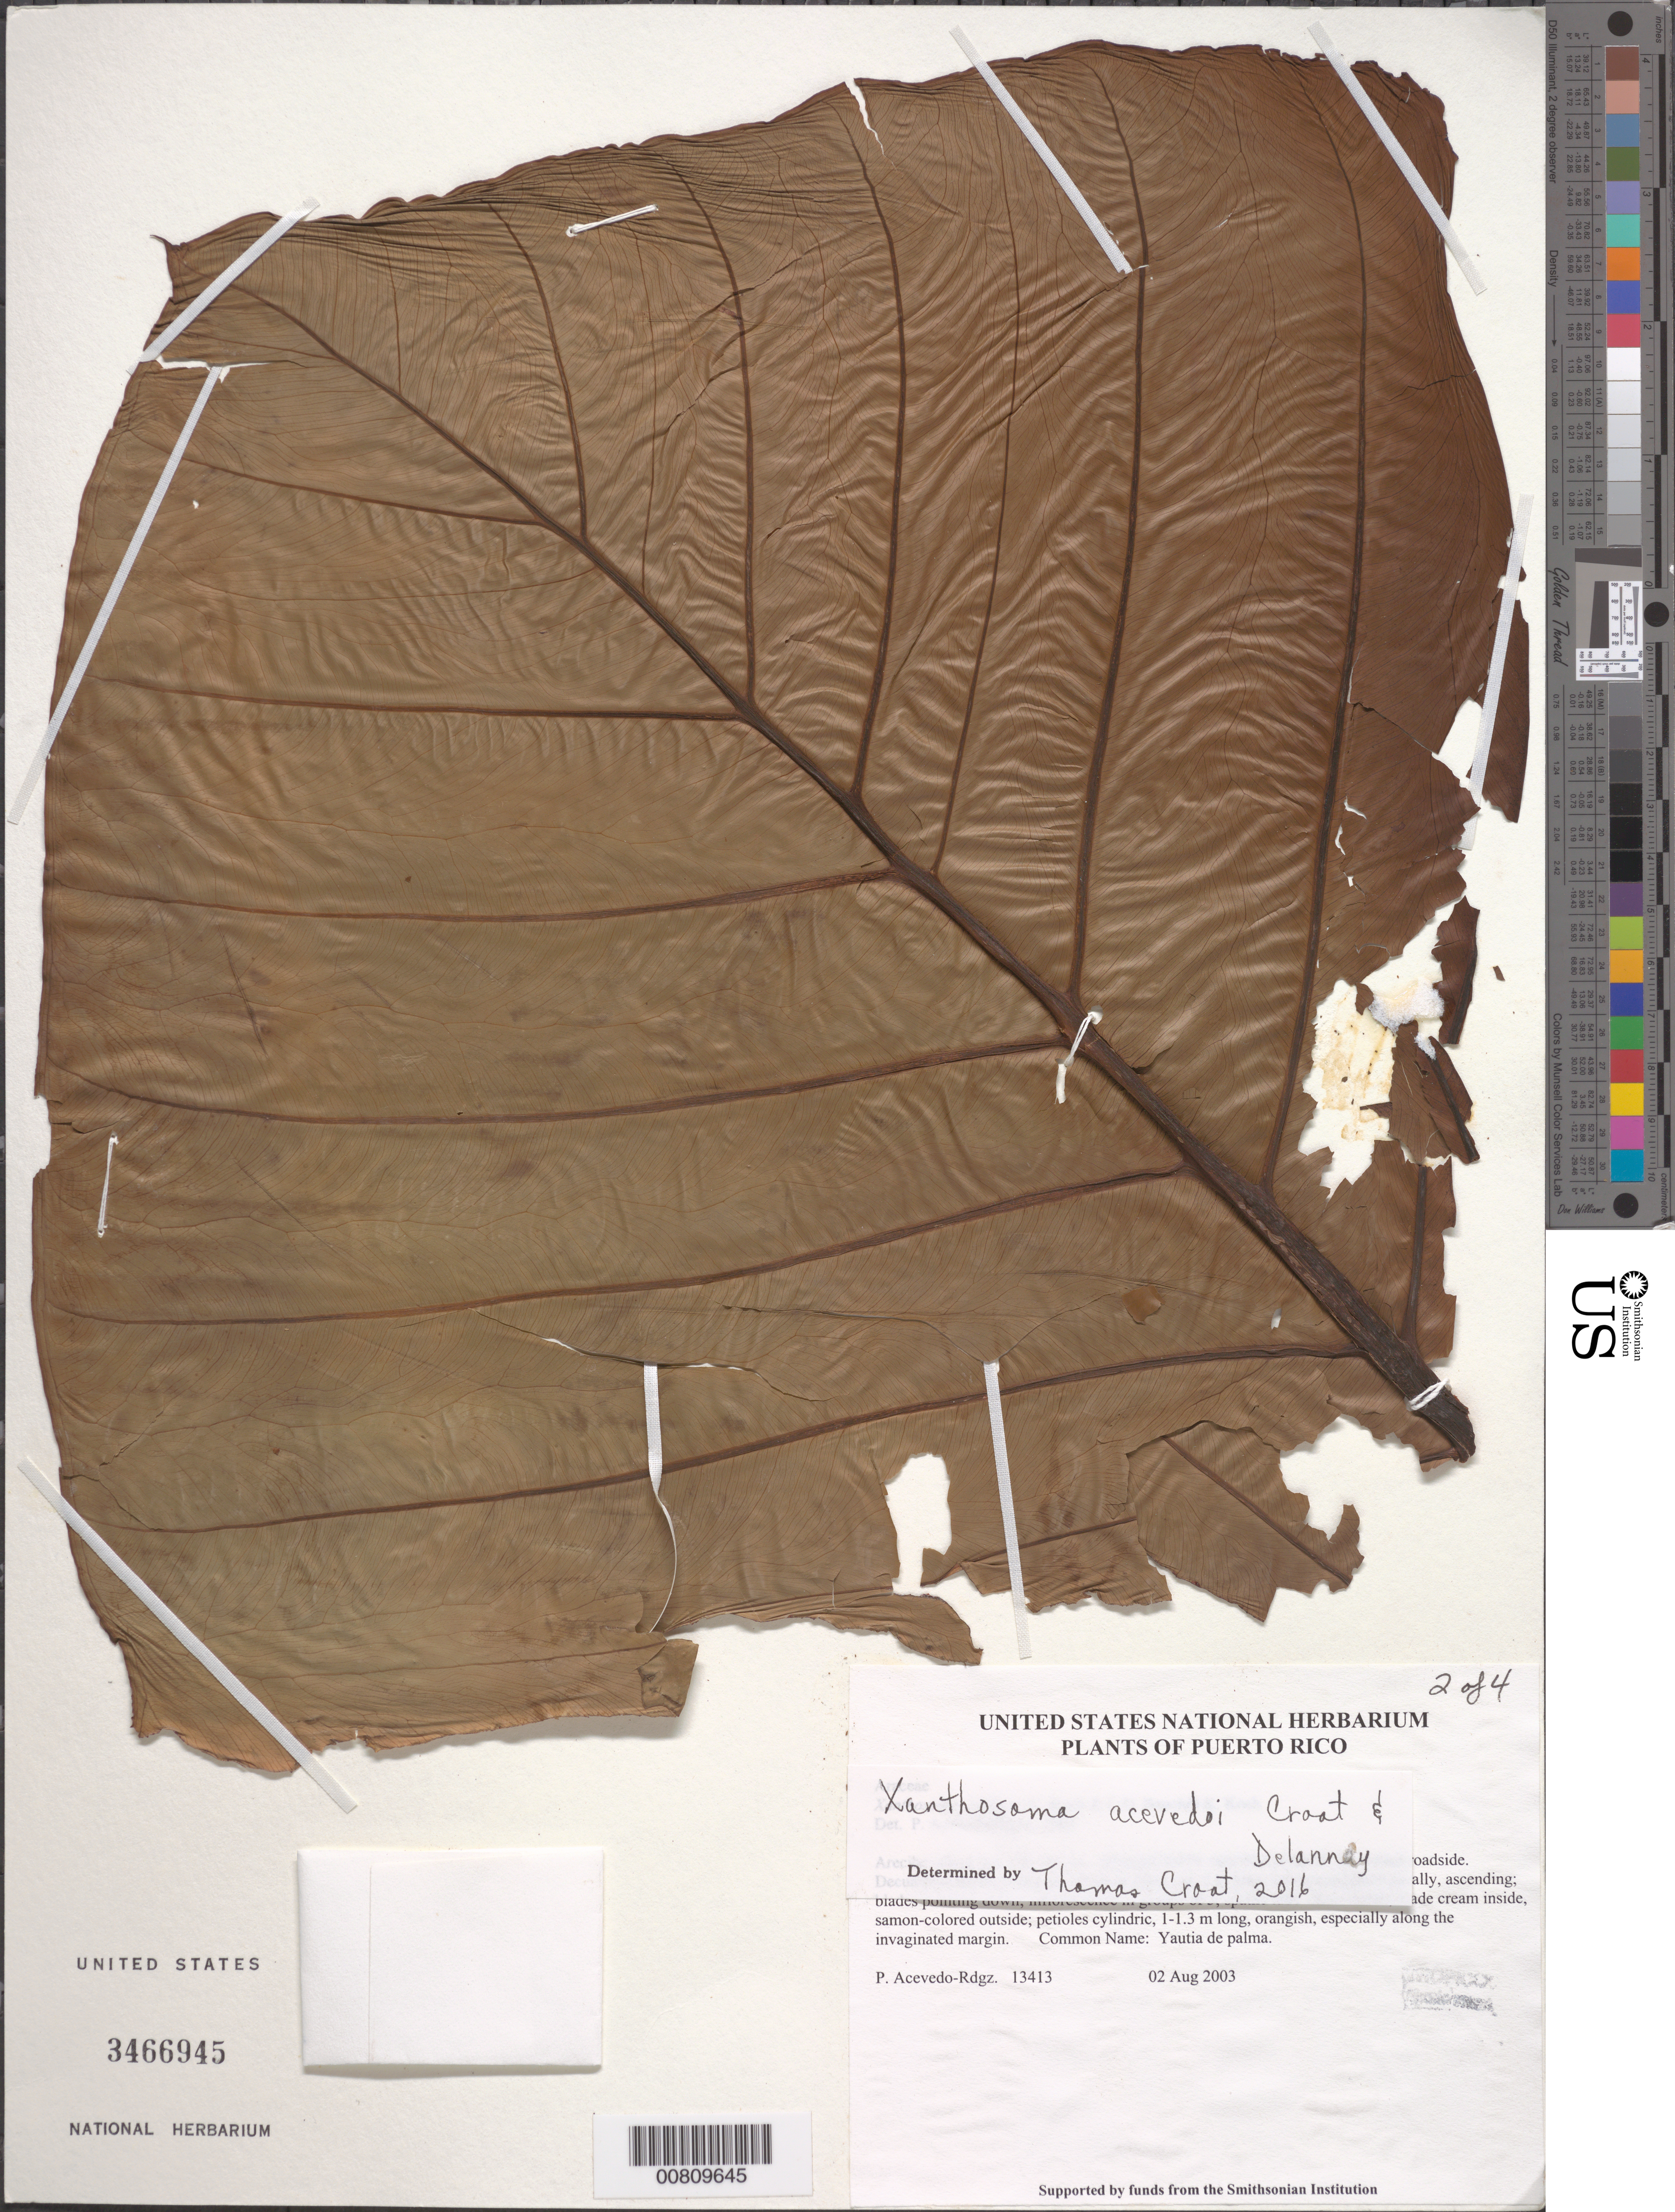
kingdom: Plantae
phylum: Tracheophyta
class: Liliopsida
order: Alismatales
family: Araceae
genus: Xanthosoma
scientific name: Xanthosoma acevedoi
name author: Croat & Delannay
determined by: Croat, Thomas B., Missouri Botanical Garden (MO)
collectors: P. Acevedo-Rodr.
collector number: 13413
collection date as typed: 02 Aug 2003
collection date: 2003-08-02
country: Puerto Rico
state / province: Arecibo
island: Puerto Rico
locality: Arecibo: Río Arriba, ca. 2 km N of Dos Bocas lake, along Rd. 123 (old road 10).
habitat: Disturbed roadside.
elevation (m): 107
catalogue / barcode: US 3466945